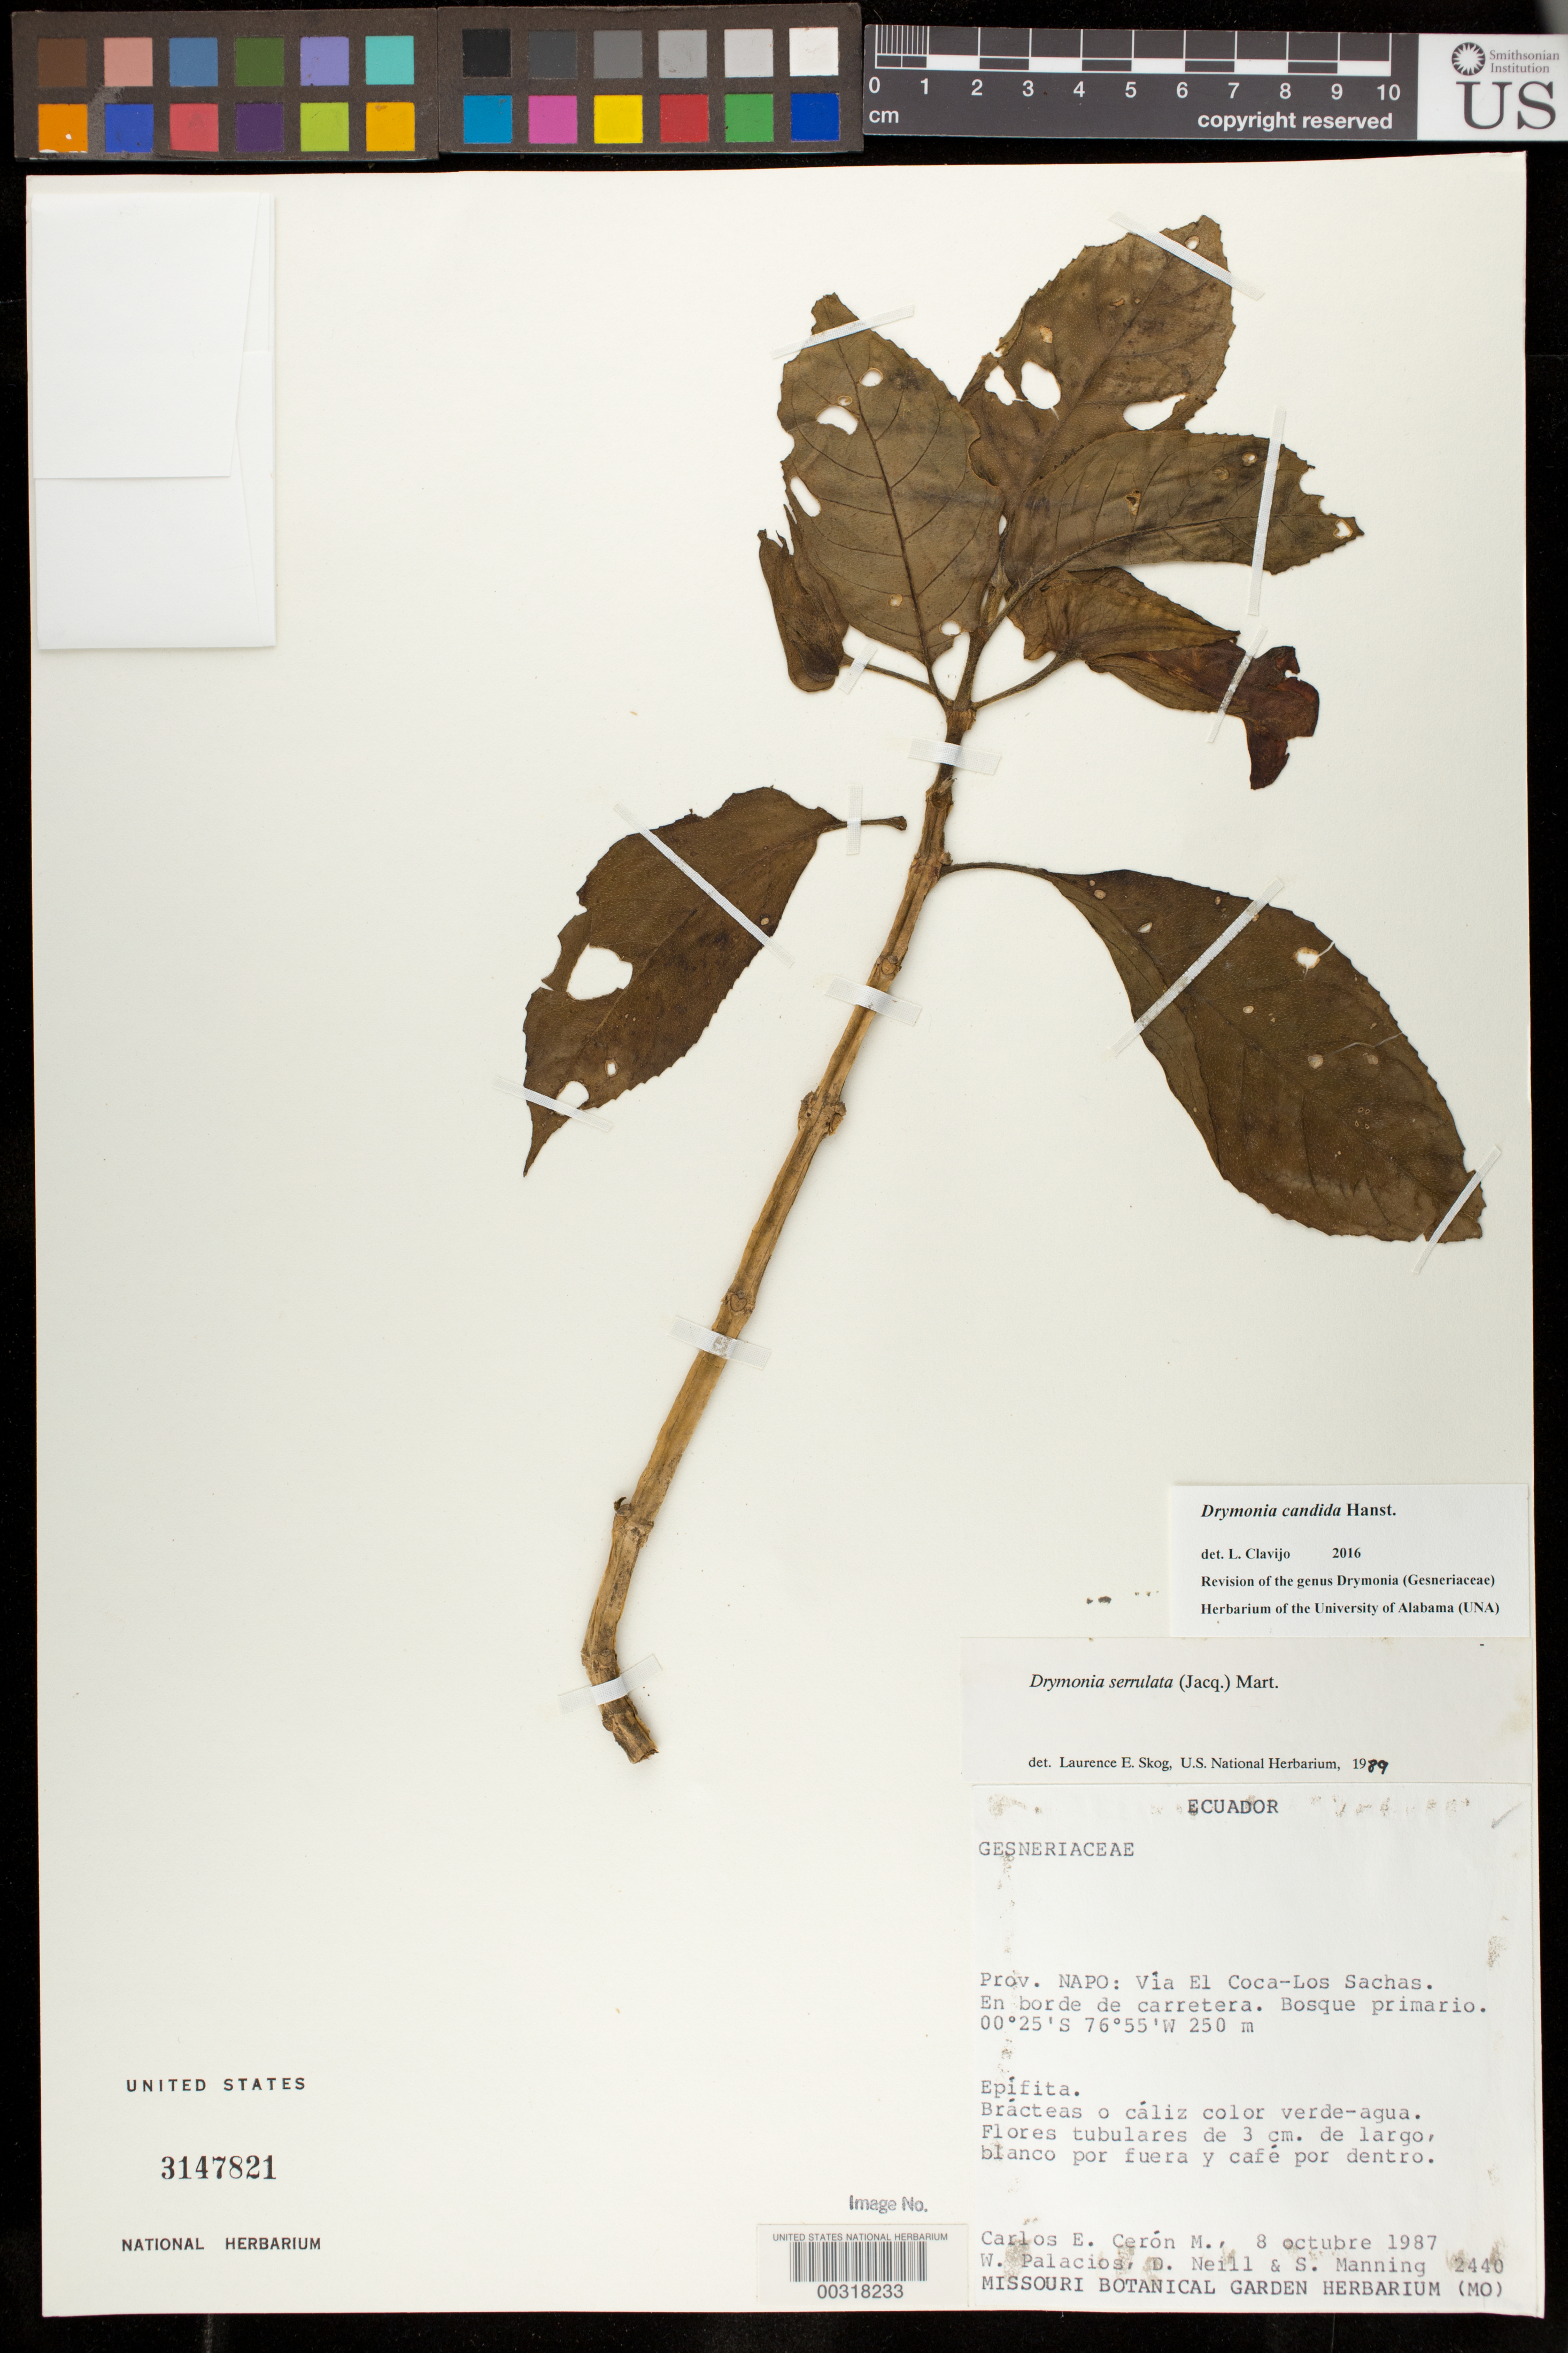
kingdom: Plantae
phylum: Tracheophyta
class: Magnoliopsida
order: Lamiales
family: Gesneriaceae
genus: Drymonia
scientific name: Drymonia candida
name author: Hanst.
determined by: Clavijo, L.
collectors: C. E. Cerón M., W. Palacios, D. A. Neill & S. Manning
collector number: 2440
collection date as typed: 08 Oct 1987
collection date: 1987-10-08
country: Ecuador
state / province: Napo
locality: El Coca-Los Sachos road, bordering the road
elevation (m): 250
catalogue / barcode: US 3147821